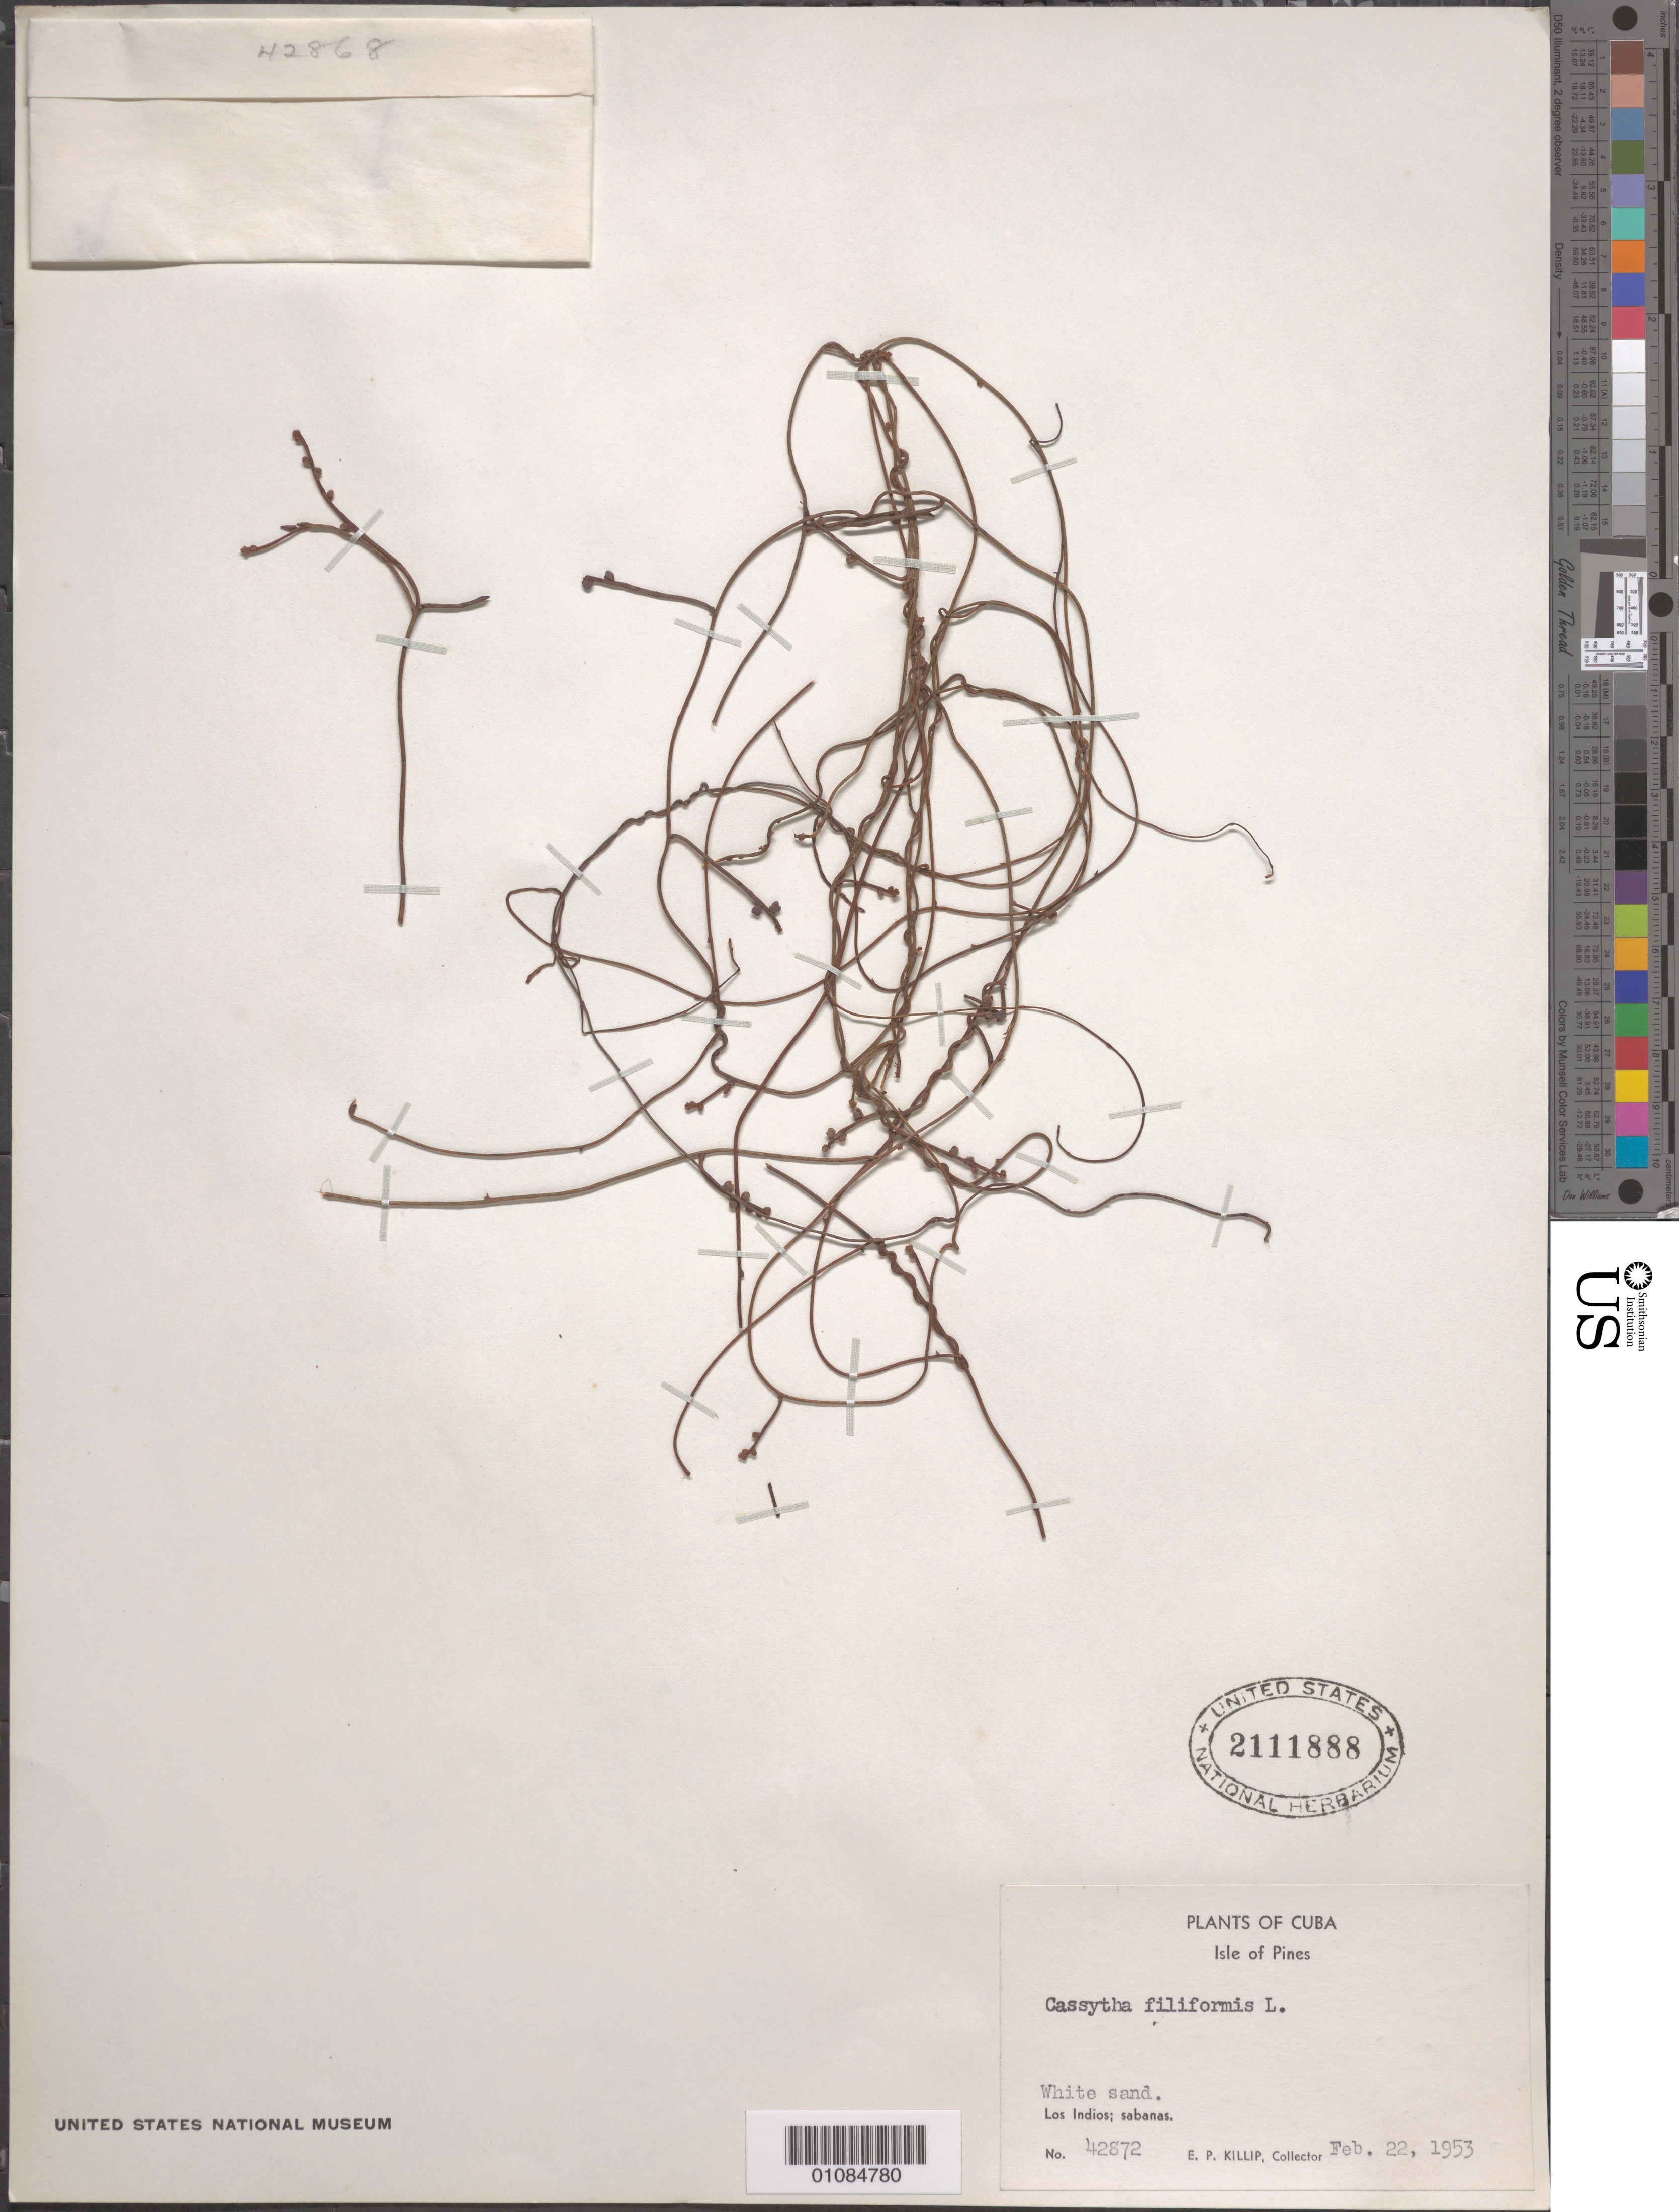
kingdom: Plantae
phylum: Tracheophyta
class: Magnoliopsida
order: Laurales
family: Lauraceae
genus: Cassytha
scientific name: Cassytha filiformis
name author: L.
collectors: E. P. Killip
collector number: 42872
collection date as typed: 22 Feb 1953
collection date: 1953-02-22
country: Cuba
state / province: Isla de La Juventud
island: Isla de la Juventud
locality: Isle of Pines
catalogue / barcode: US 2111888